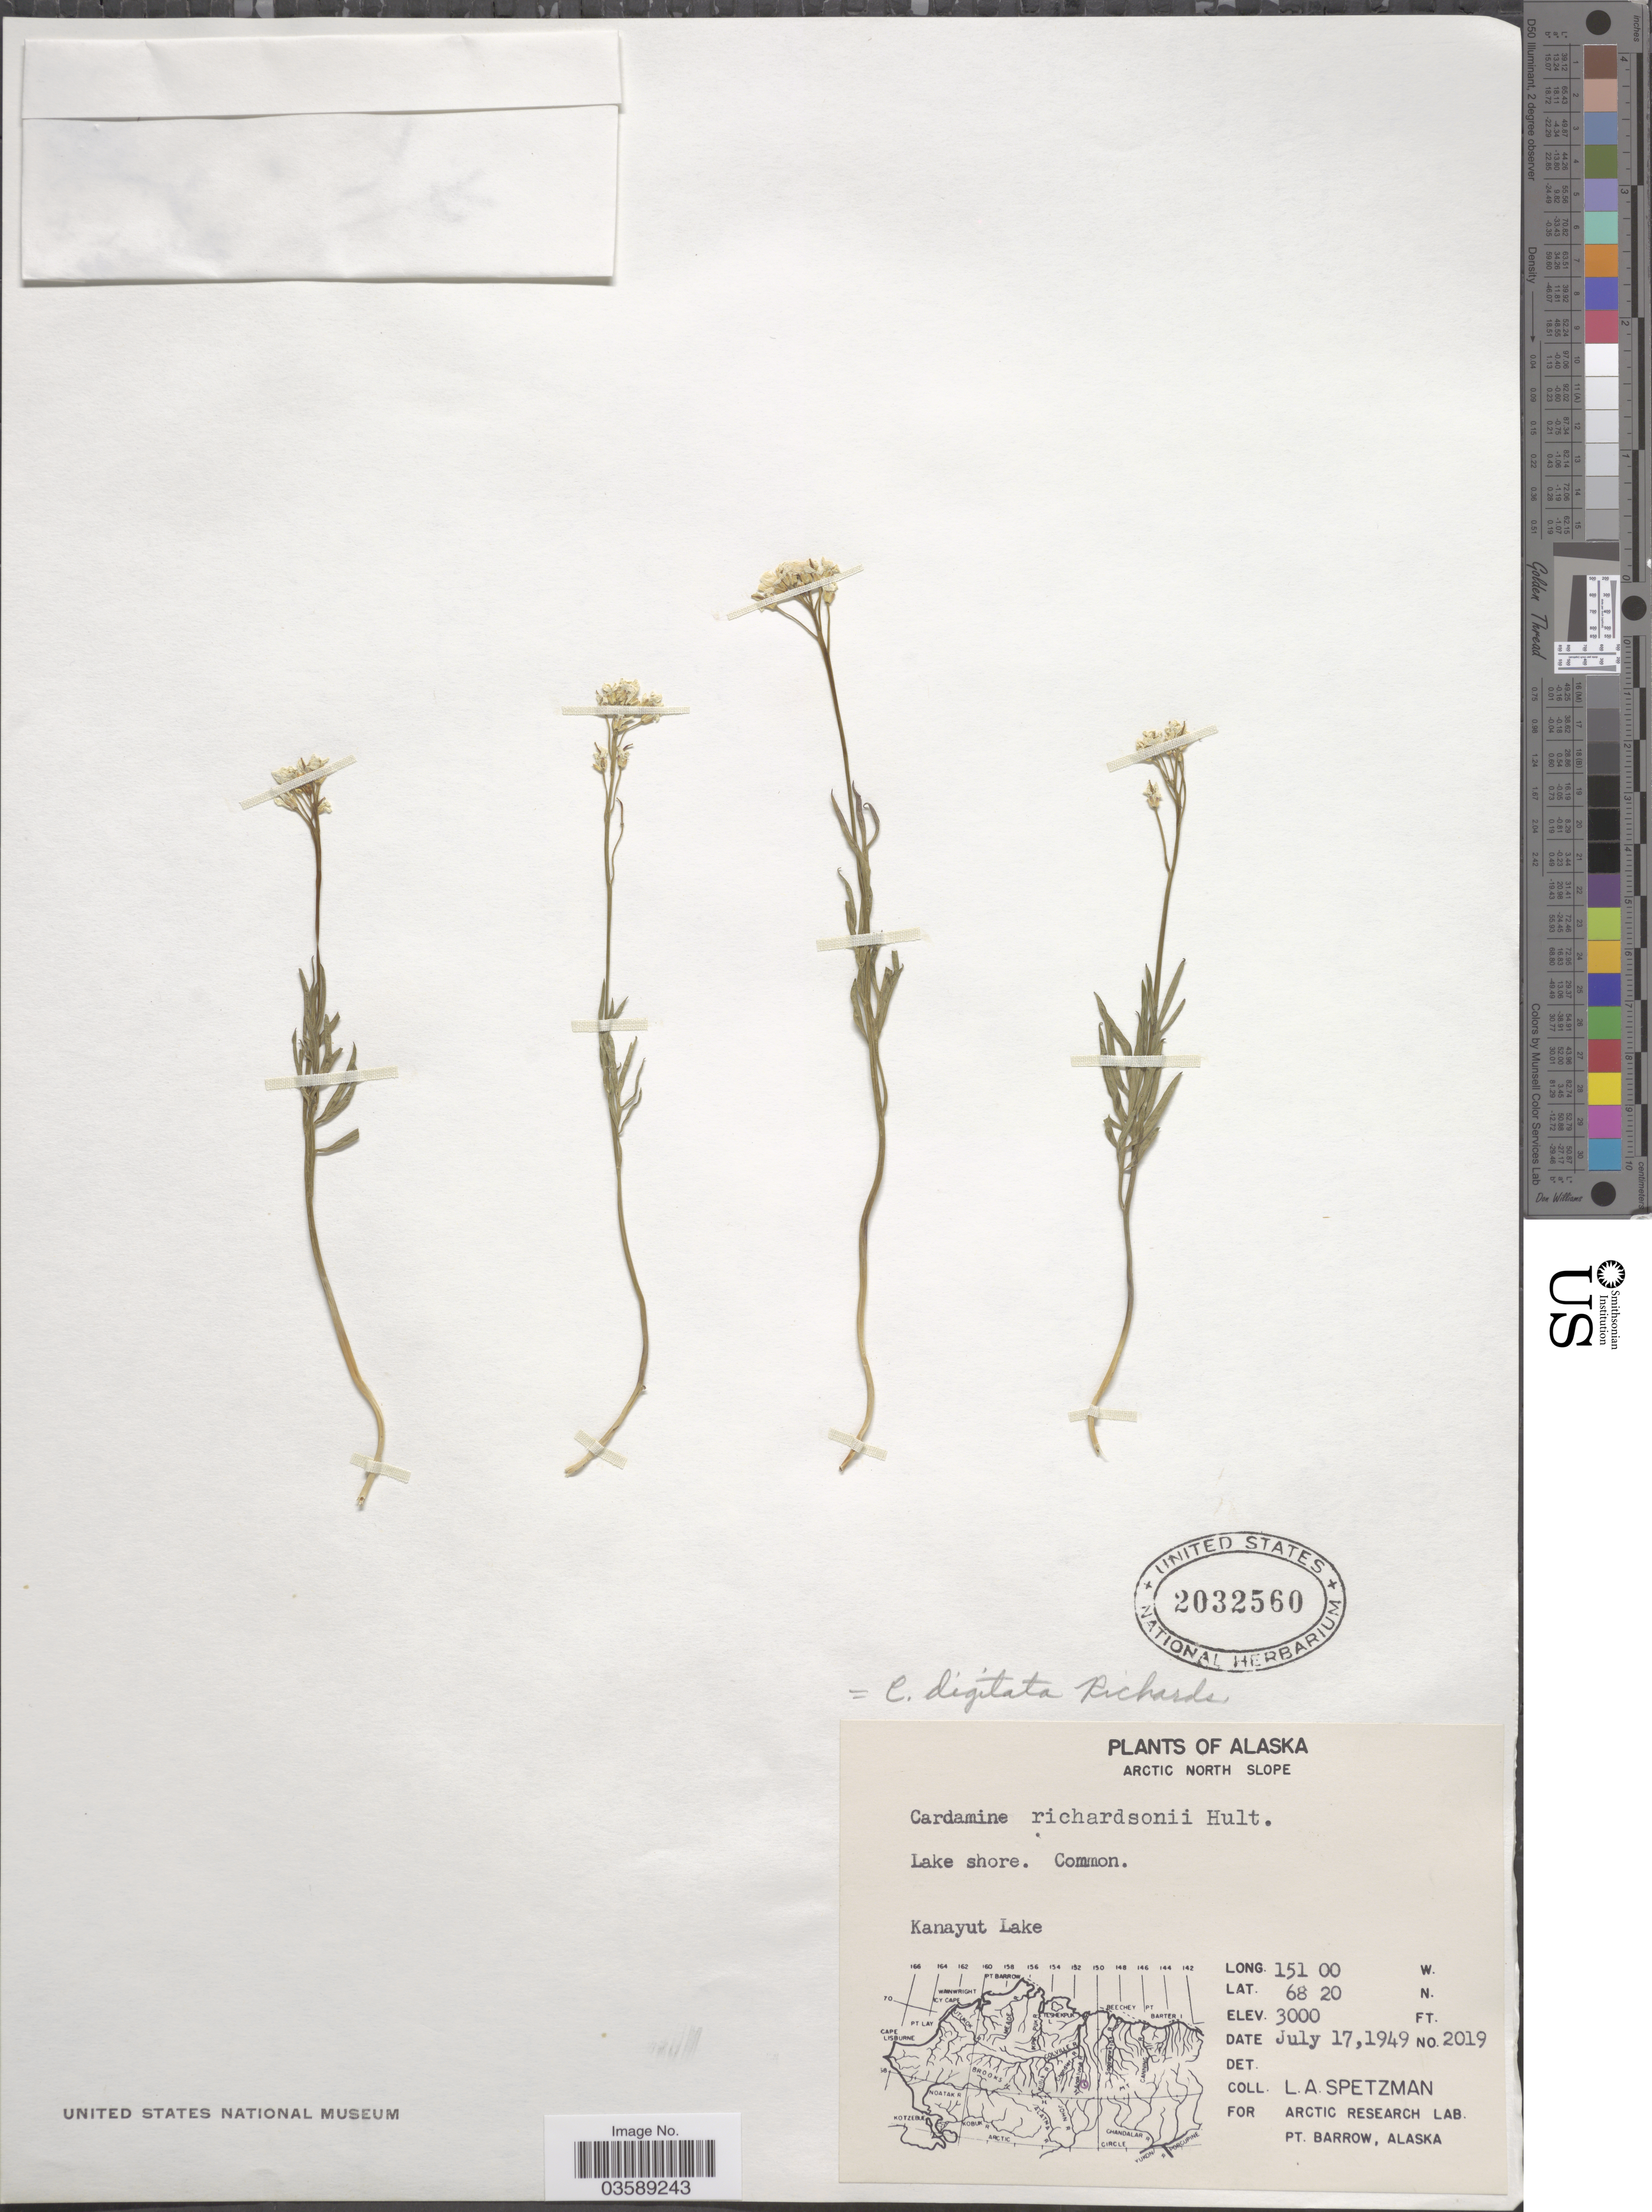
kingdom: Plantae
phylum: Tracheophyta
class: Magnoliopsida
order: Brassicales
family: Brassicaceae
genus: Cardamine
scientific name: Cardamine digitata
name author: Richardson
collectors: L. Spetzman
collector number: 2019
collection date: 1949-07-17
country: United States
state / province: Alaska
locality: Arctic North Slope. Kanayut Lake.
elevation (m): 914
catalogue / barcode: US 2032560